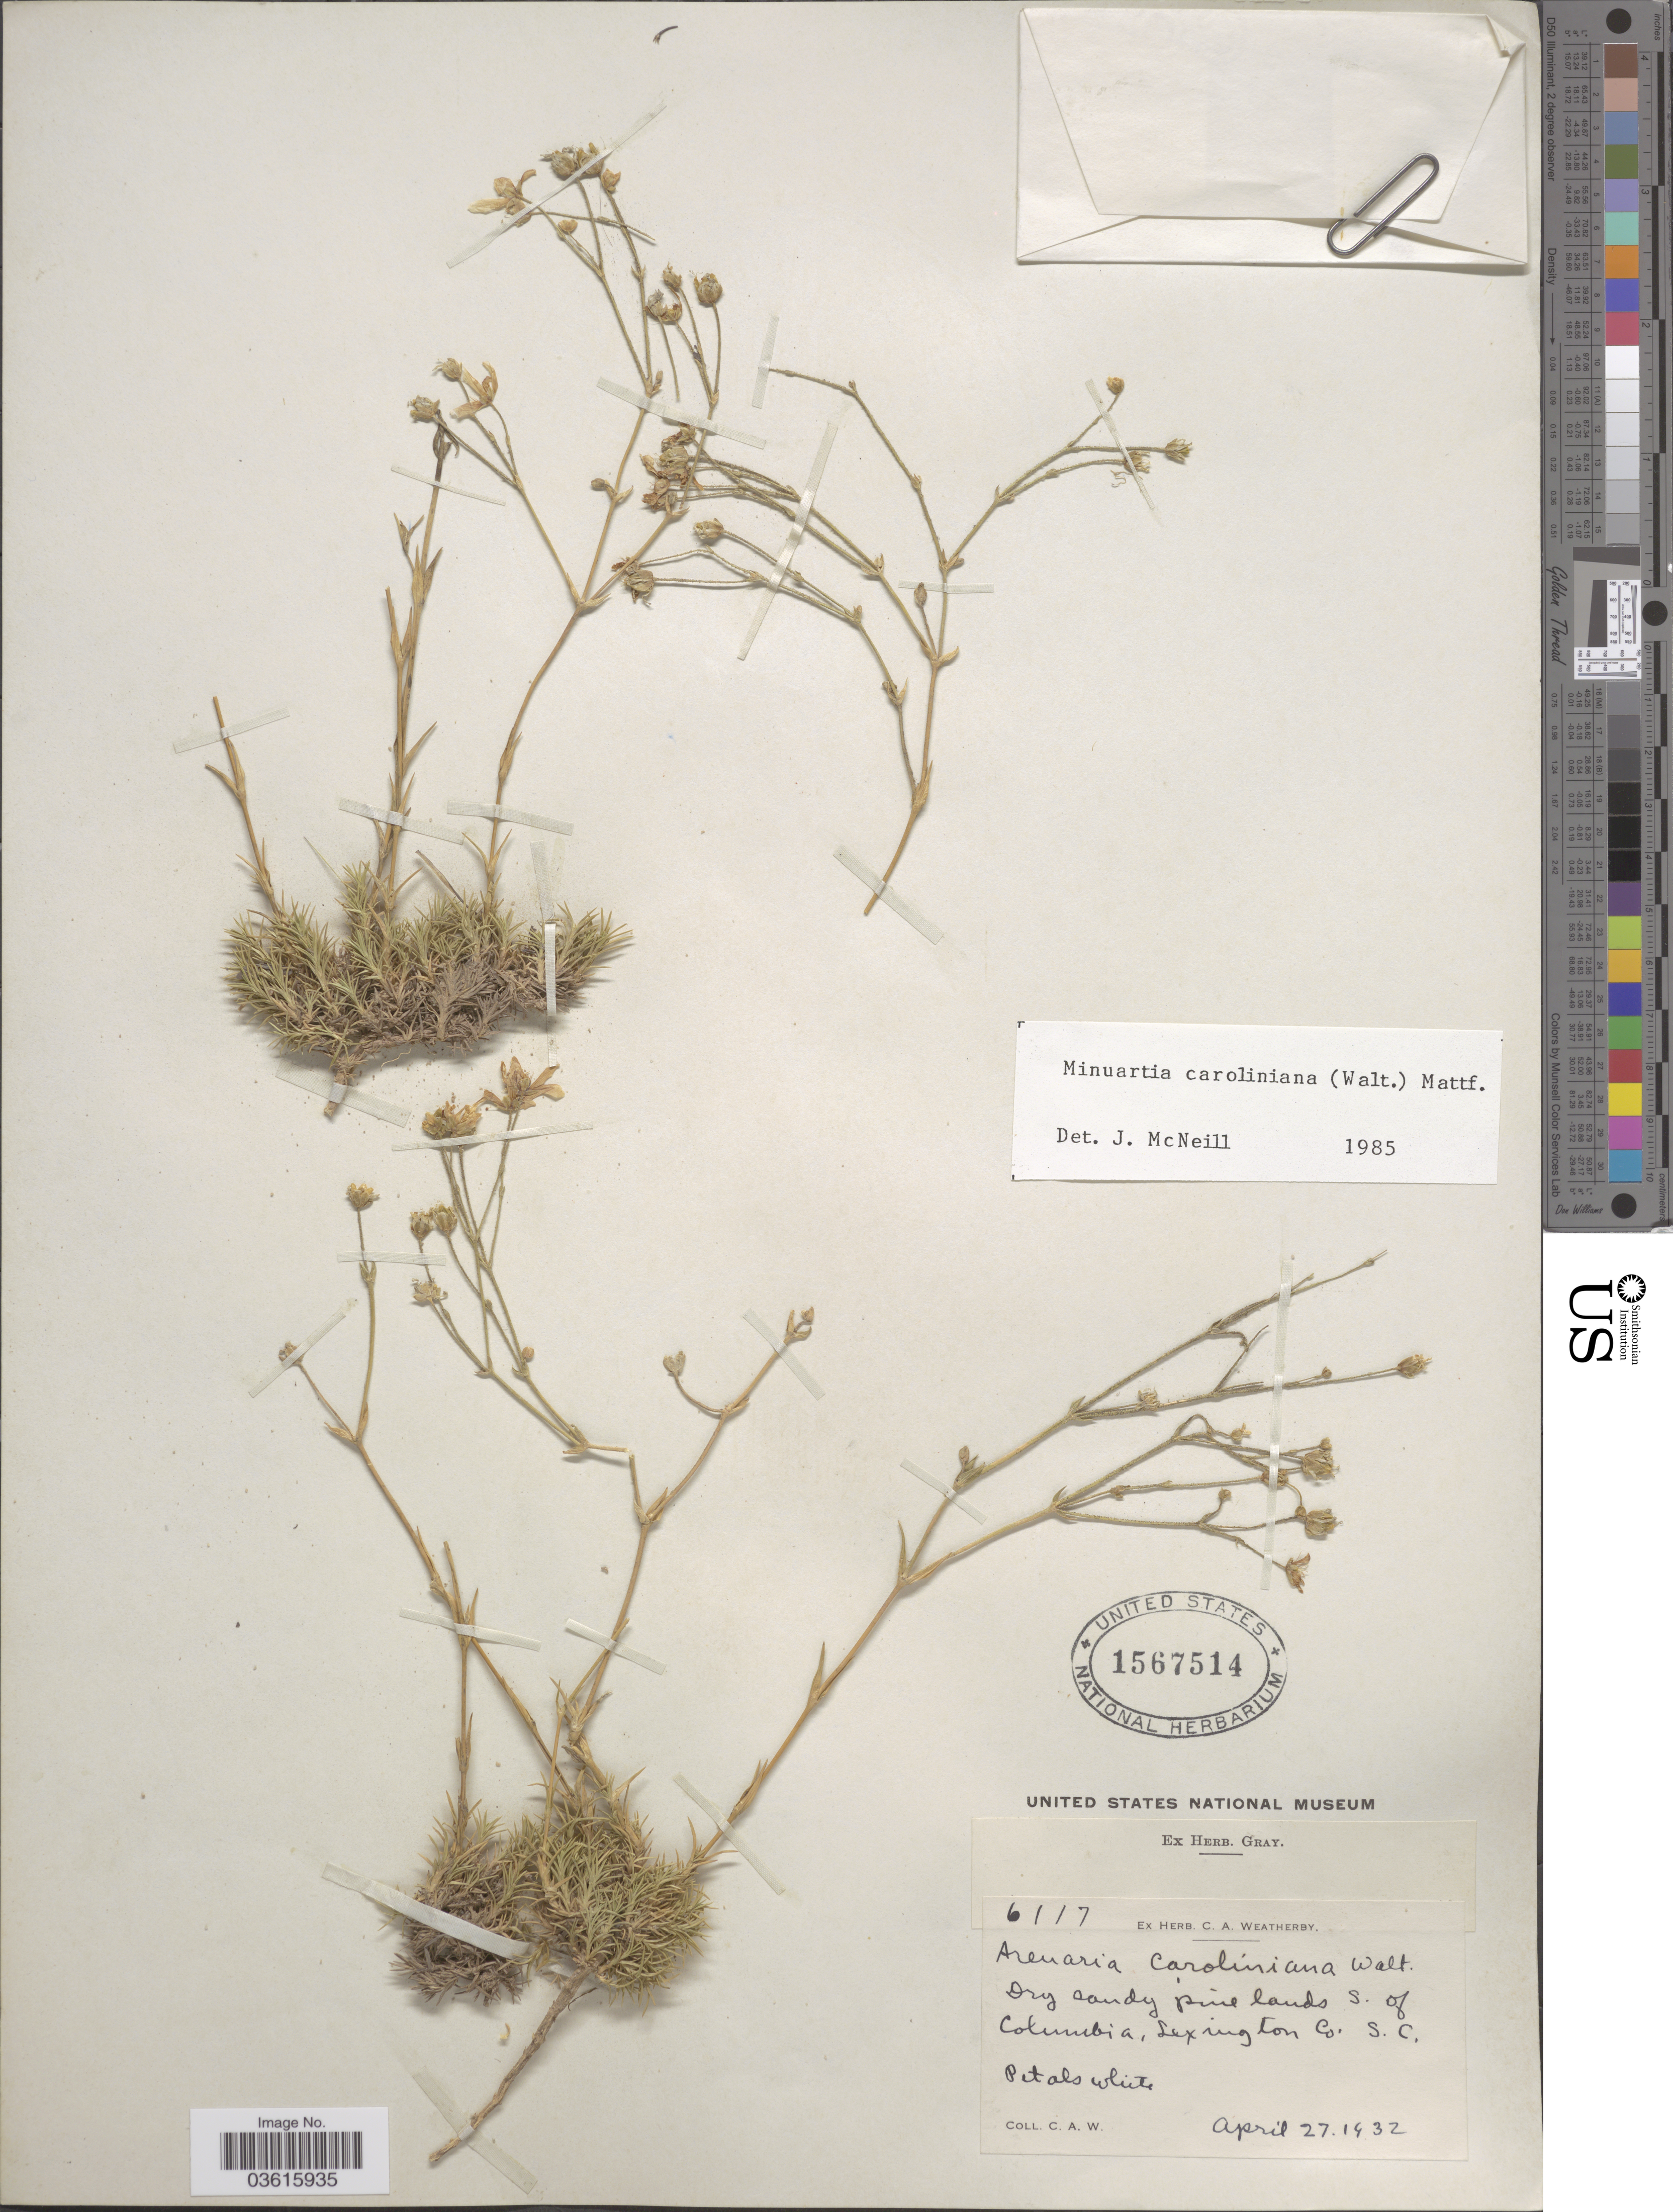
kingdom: Plantae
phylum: Tracheophyta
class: Magnoliopsida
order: Caryophyllales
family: Caryophyllaceae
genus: Minuartia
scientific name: Minuartia caroliniana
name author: (Walter) Mattf.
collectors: C. A. Weatherby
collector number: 6117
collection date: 1932-04-27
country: United States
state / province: South Carolina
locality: Dry sandy pine lands S. of Columbia, Lexington Co.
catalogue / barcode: US 1567514